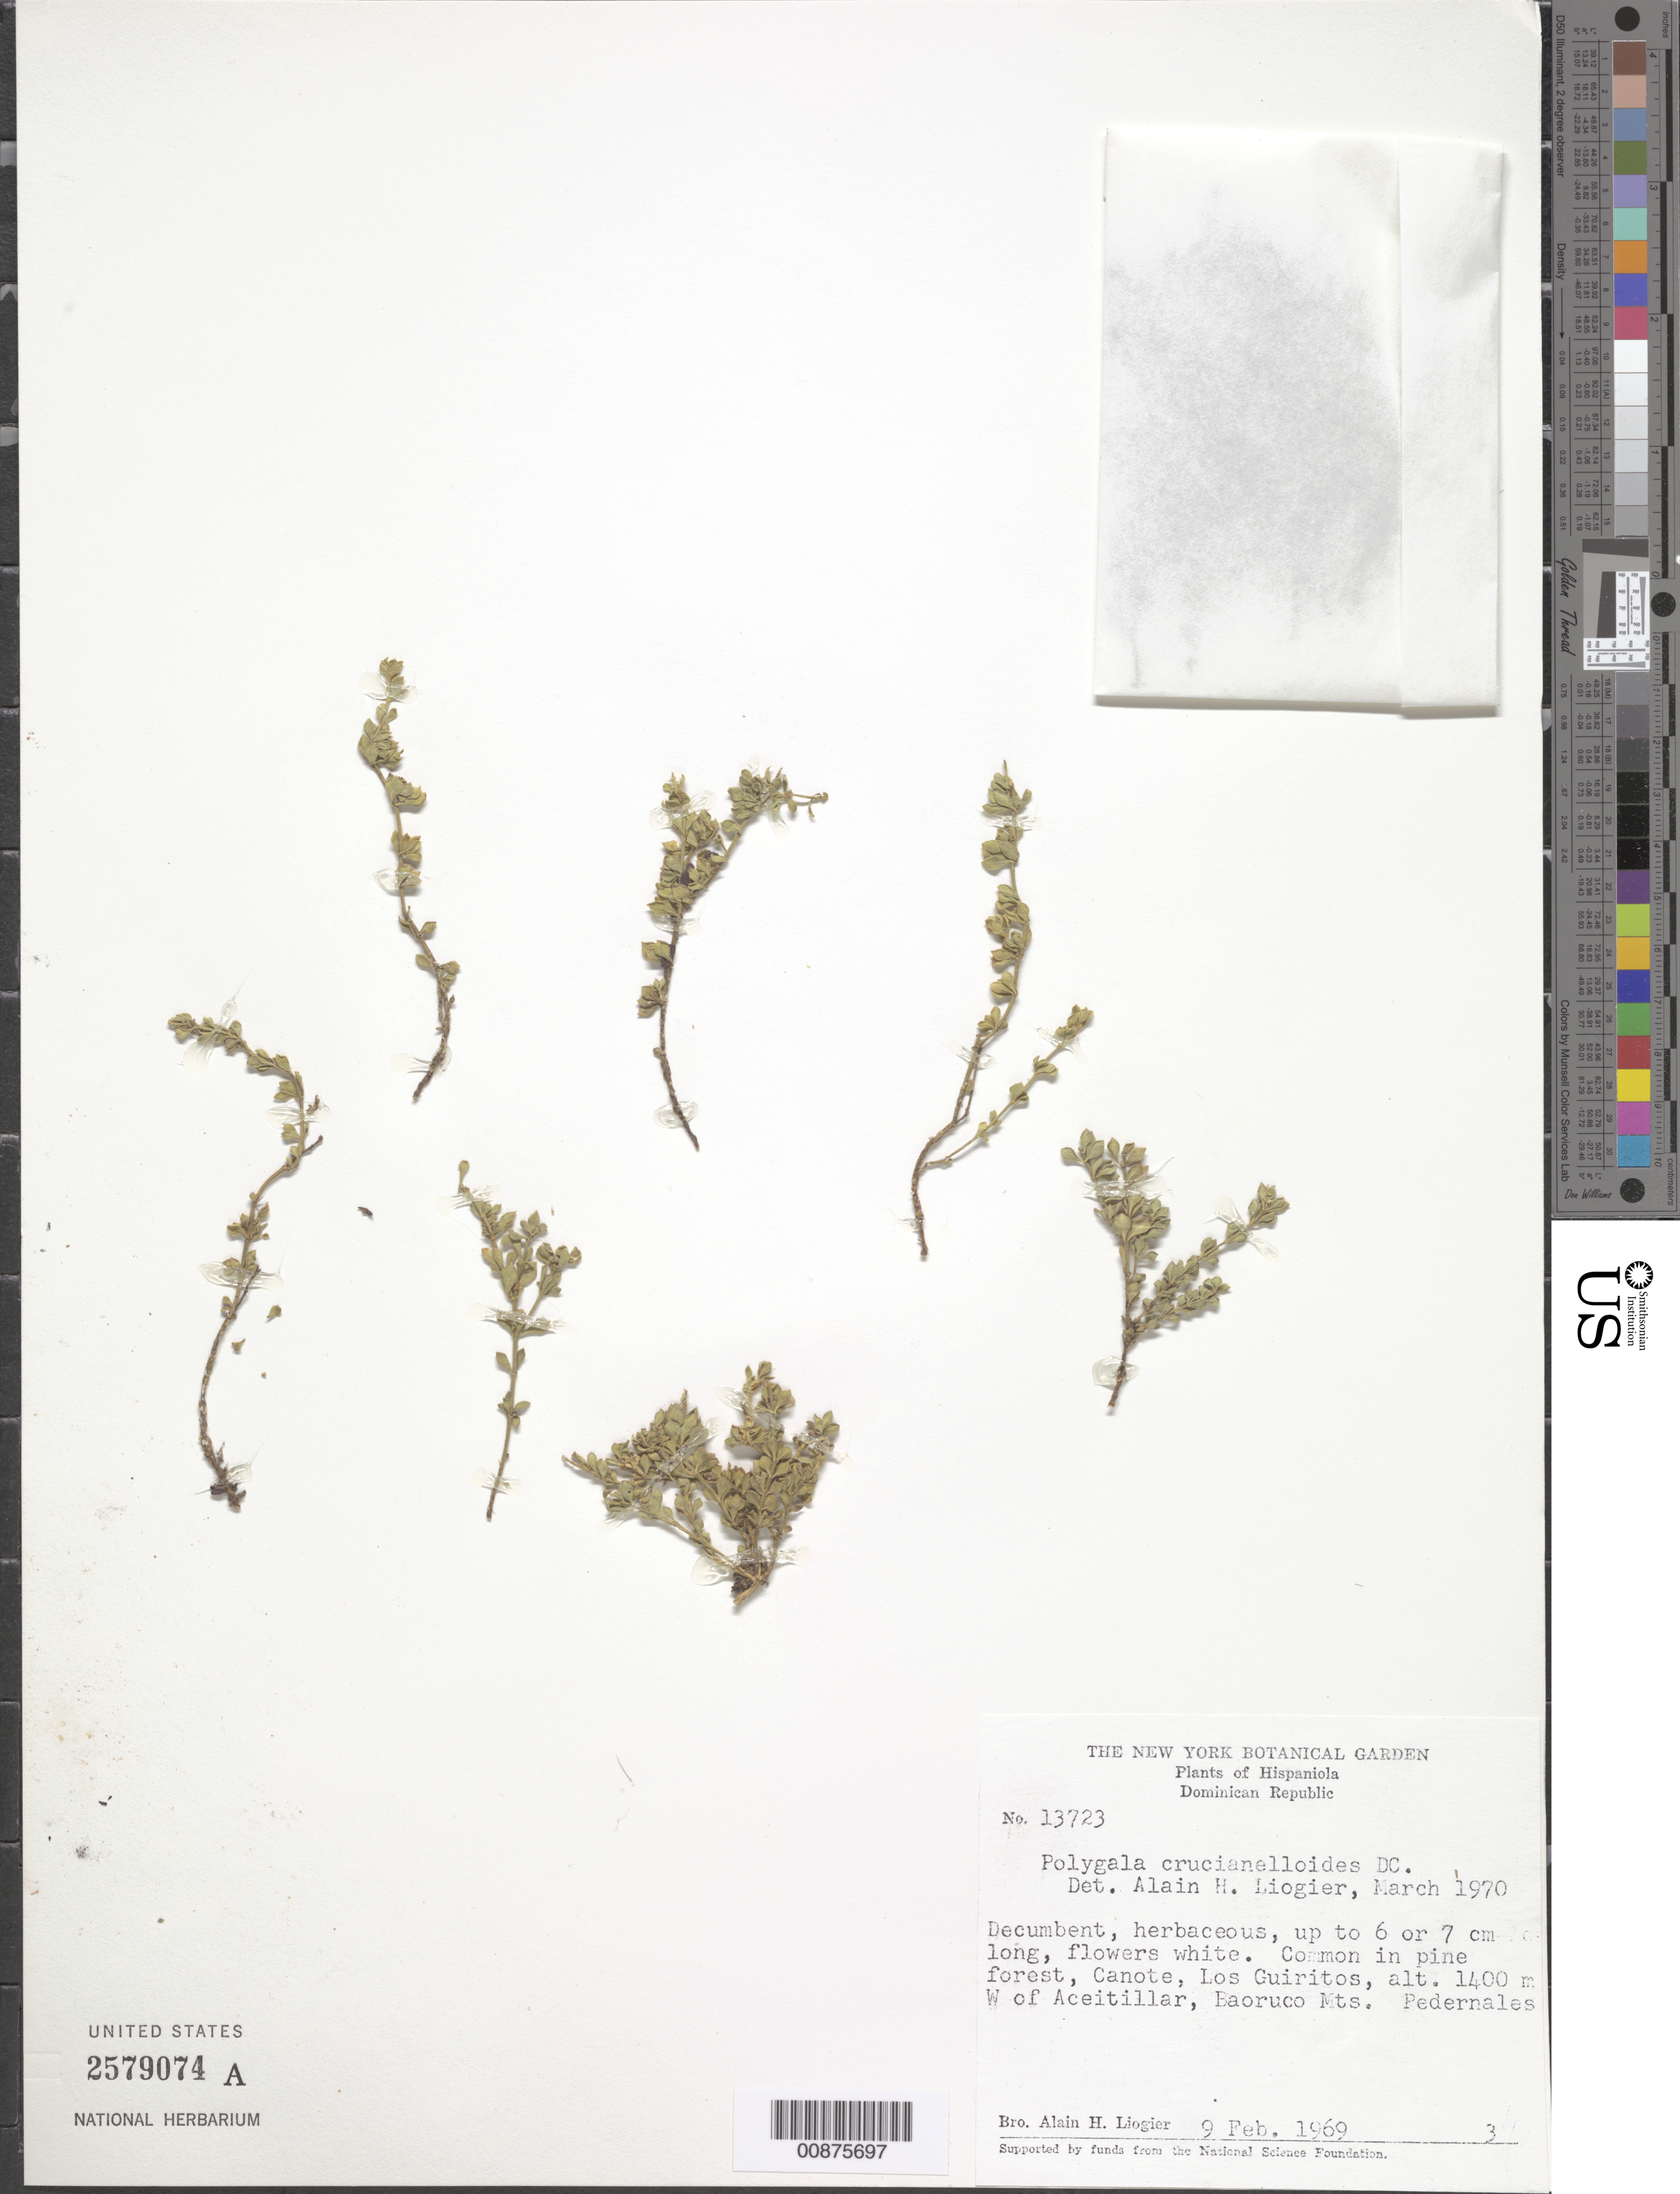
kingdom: Plantae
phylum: Tracheophyta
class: Magnoliopsida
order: Fabales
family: Polygalaceae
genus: Polygala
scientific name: Polygala crucianelloides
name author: DC.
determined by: Liogier, Alain H.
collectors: A. H. Liogier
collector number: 13723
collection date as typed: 09 Feb 1969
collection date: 1969-02-09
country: Dominican Republic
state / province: Pedernales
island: Hispaniola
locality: Canote, Los Guiritos, W of Aceitillar, Baoruco Mts.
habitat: In pine forest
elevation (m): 1400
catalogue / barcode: US 2579074